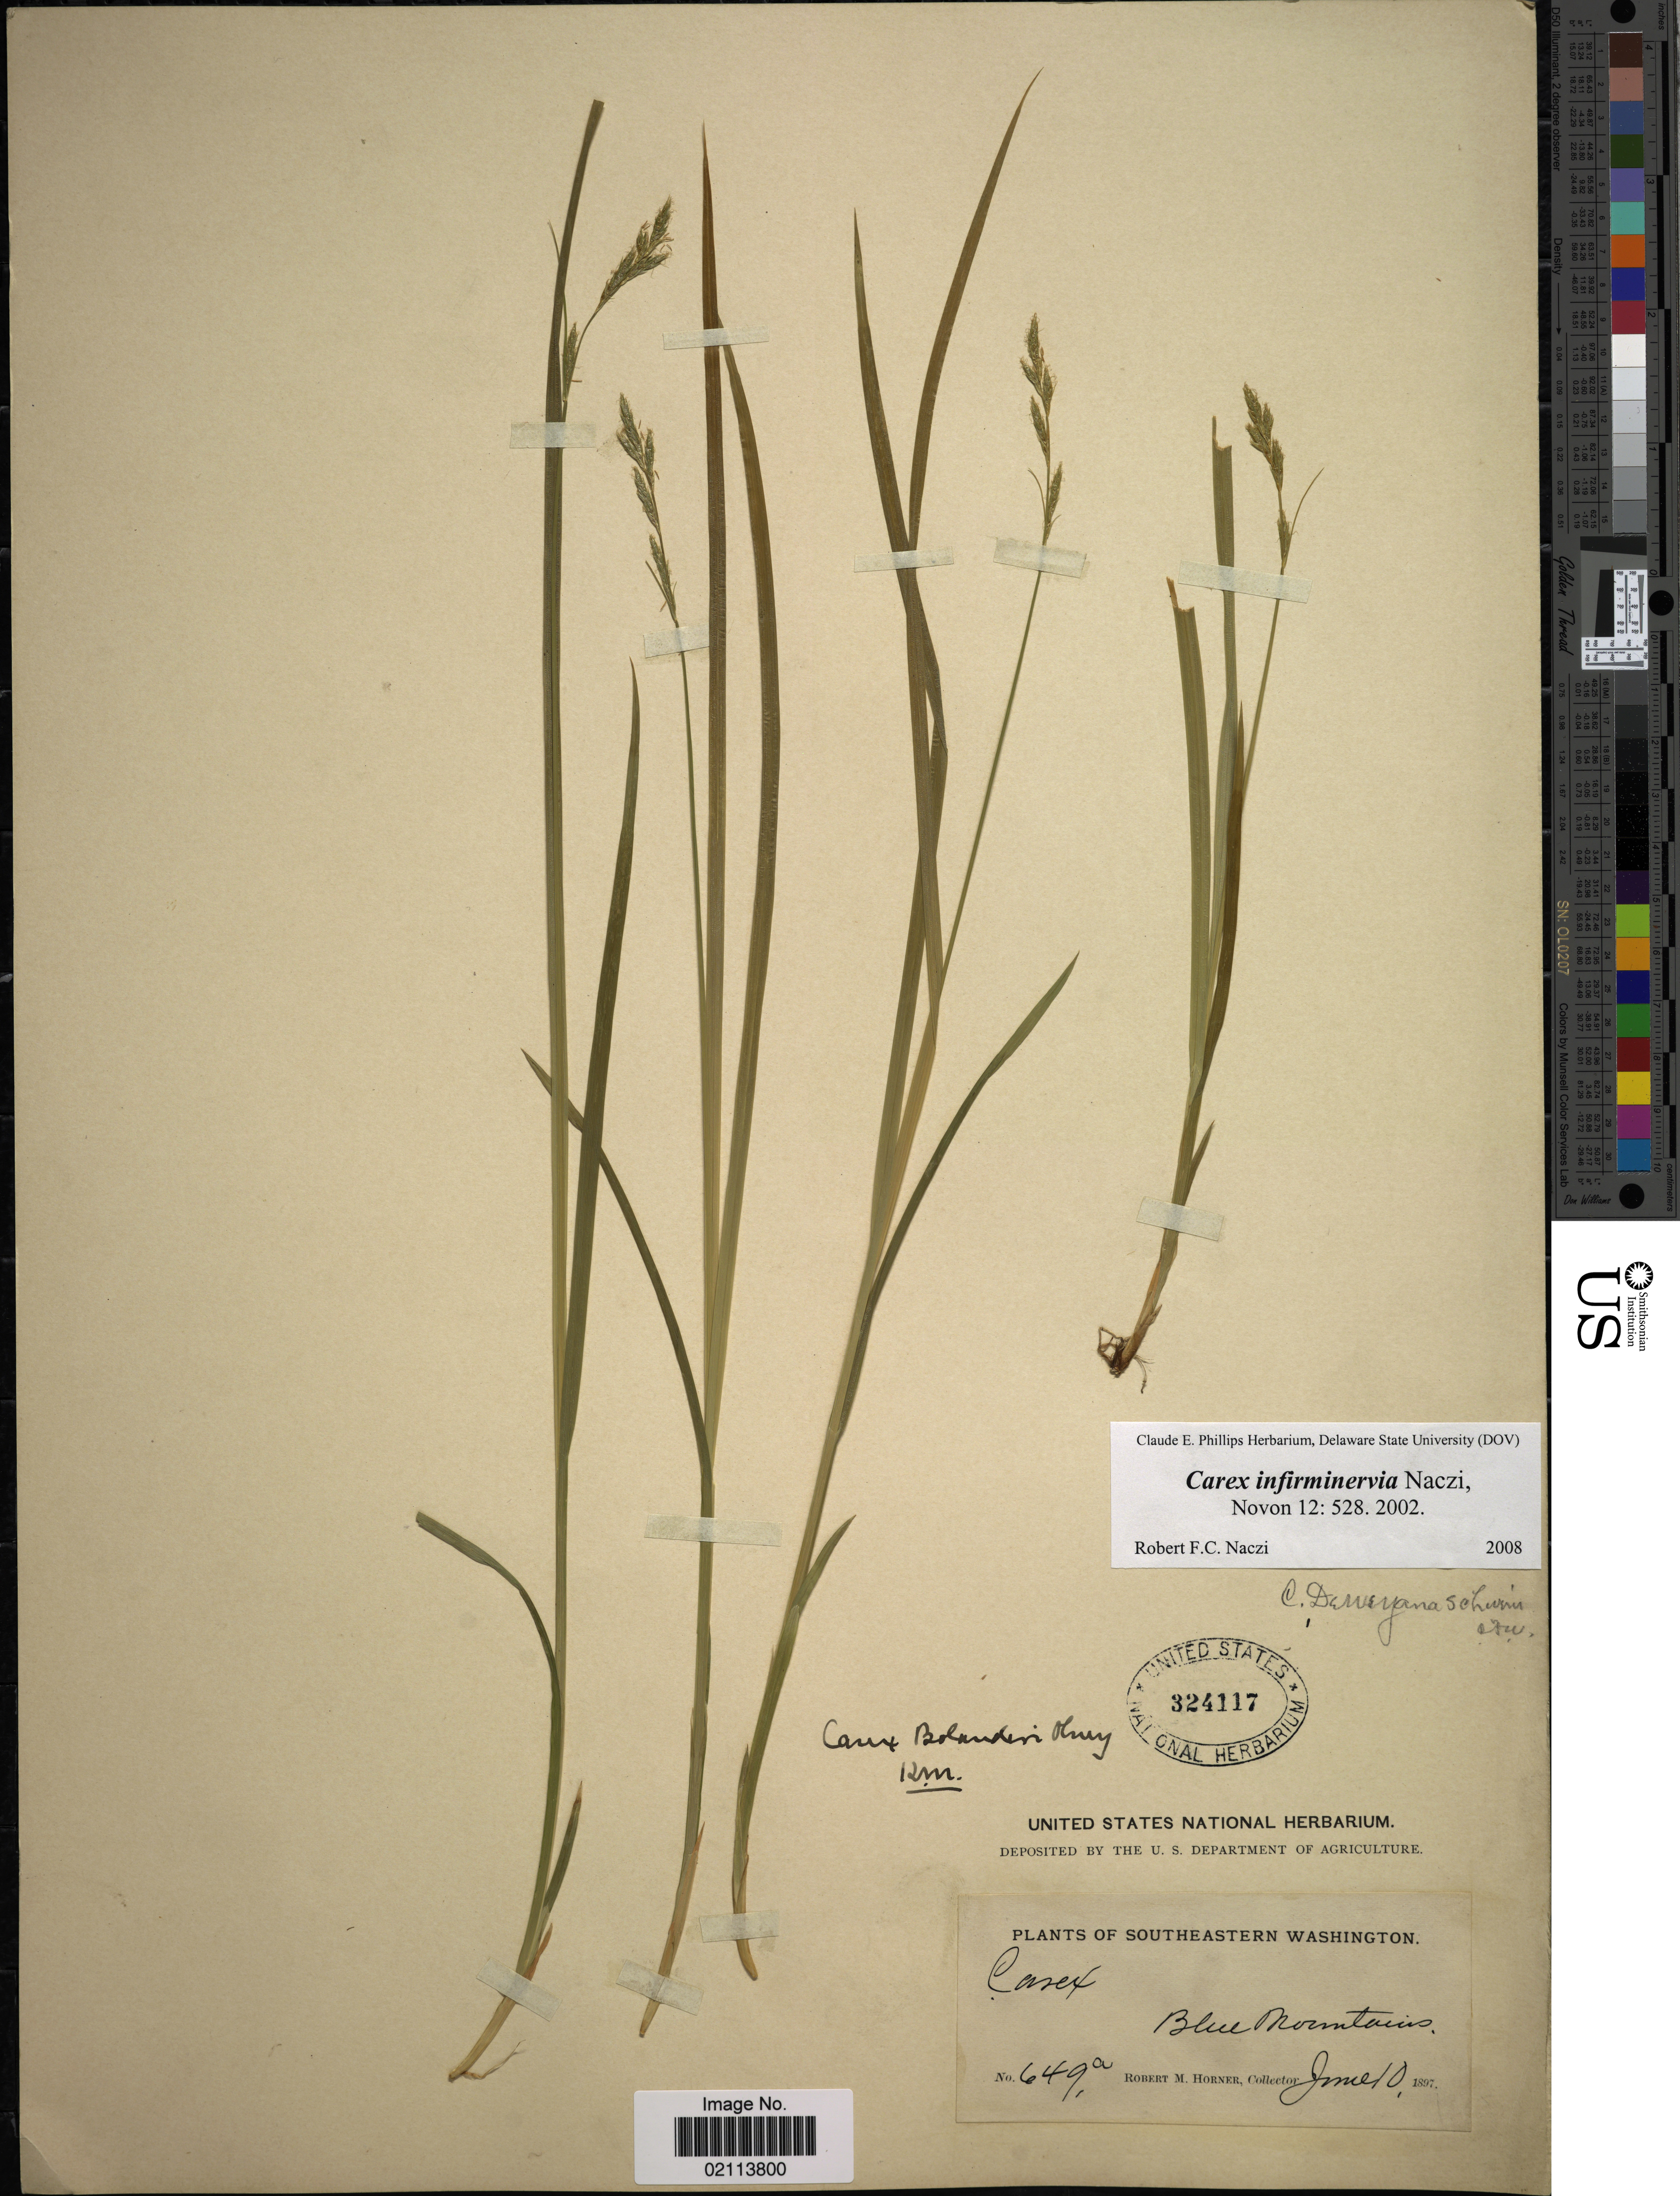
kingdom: Plantae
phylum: Tracheophyta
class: Liliopsida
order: Poales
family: Cyperaceae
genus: Carex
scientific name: Carex infirminervia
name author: Naczi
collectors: R. Horner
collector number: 649a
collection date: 1897-06-10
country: United States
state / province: Washington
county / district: Clallam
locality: Southeastern Washington, Blue Mountains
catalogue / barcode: US 324117